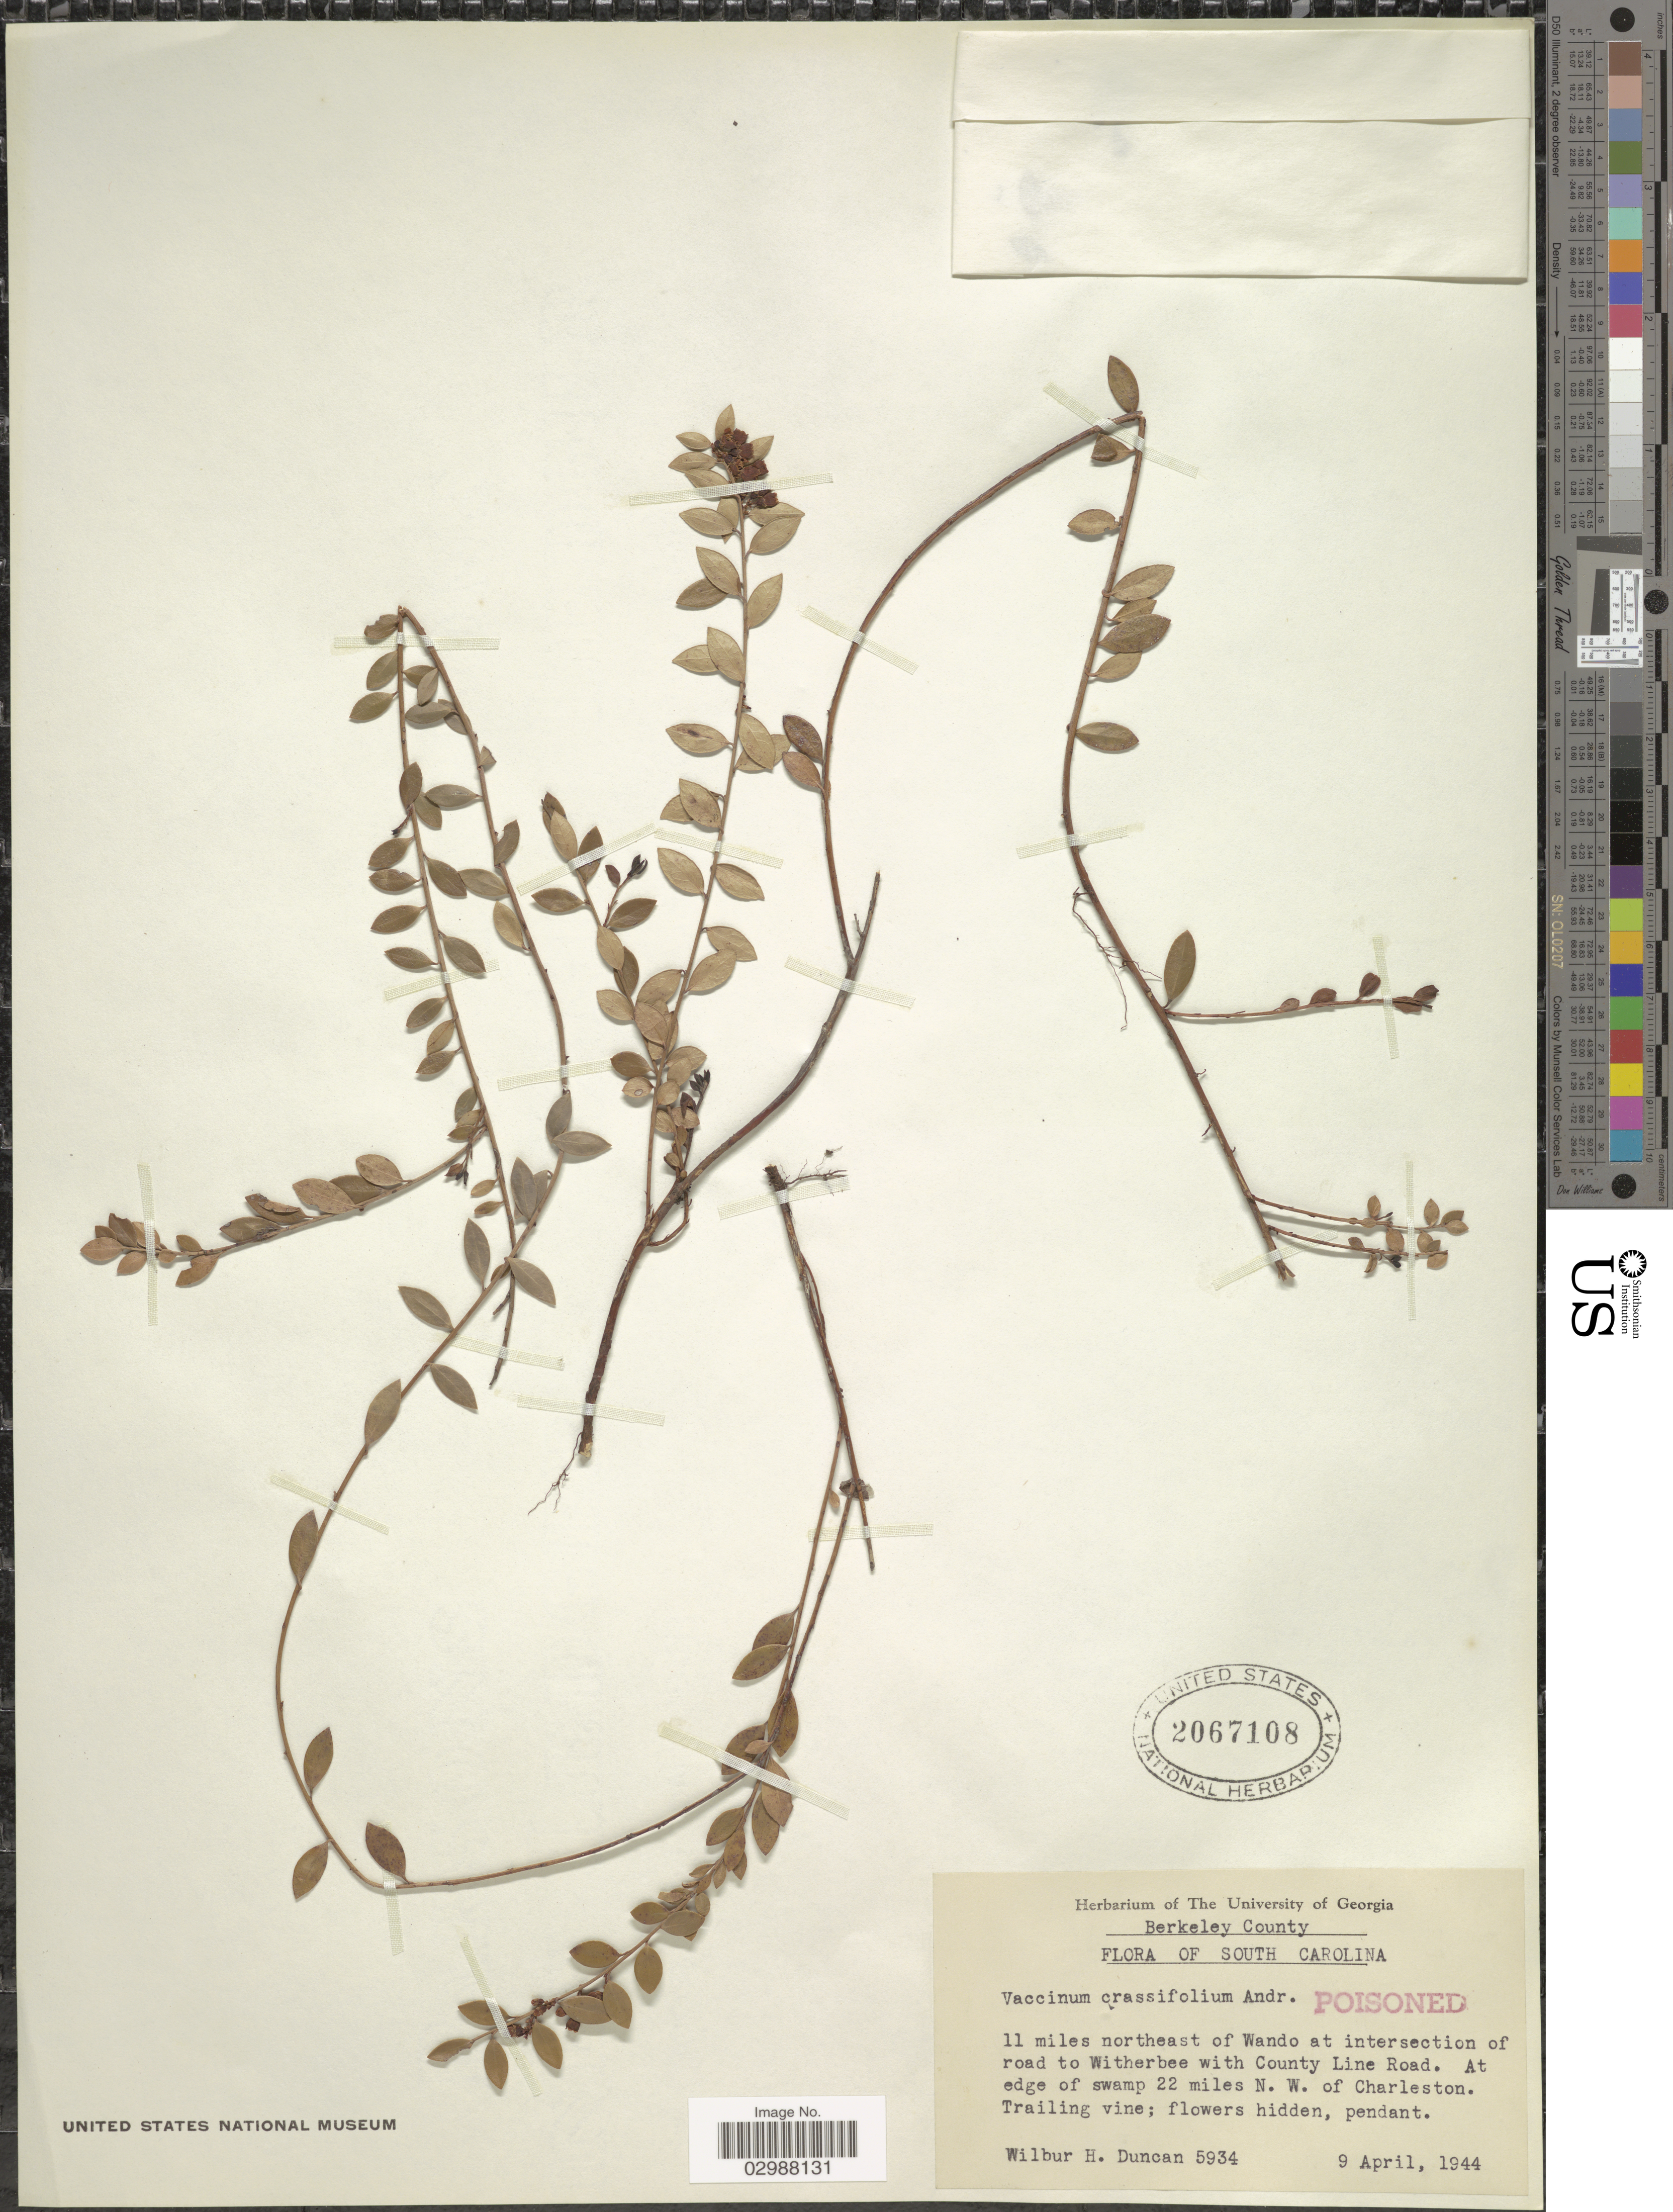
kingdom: Plantae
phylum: Tracheophyta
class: Magnoliopsida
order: Ericales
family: Ericaceae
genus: Vaccinium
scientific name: Vaccinium crassifolium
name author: Andrews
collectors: W. H. Duncan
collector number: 5934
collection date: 1944-04-09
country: United States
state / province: South Carolina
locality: Berkeley County. 11 miles northeast of Wando at intersection of road to Witherbee with County Line Road. At edge of swamp 22 miles N. W. of Charleston.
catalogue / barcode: US 2067108